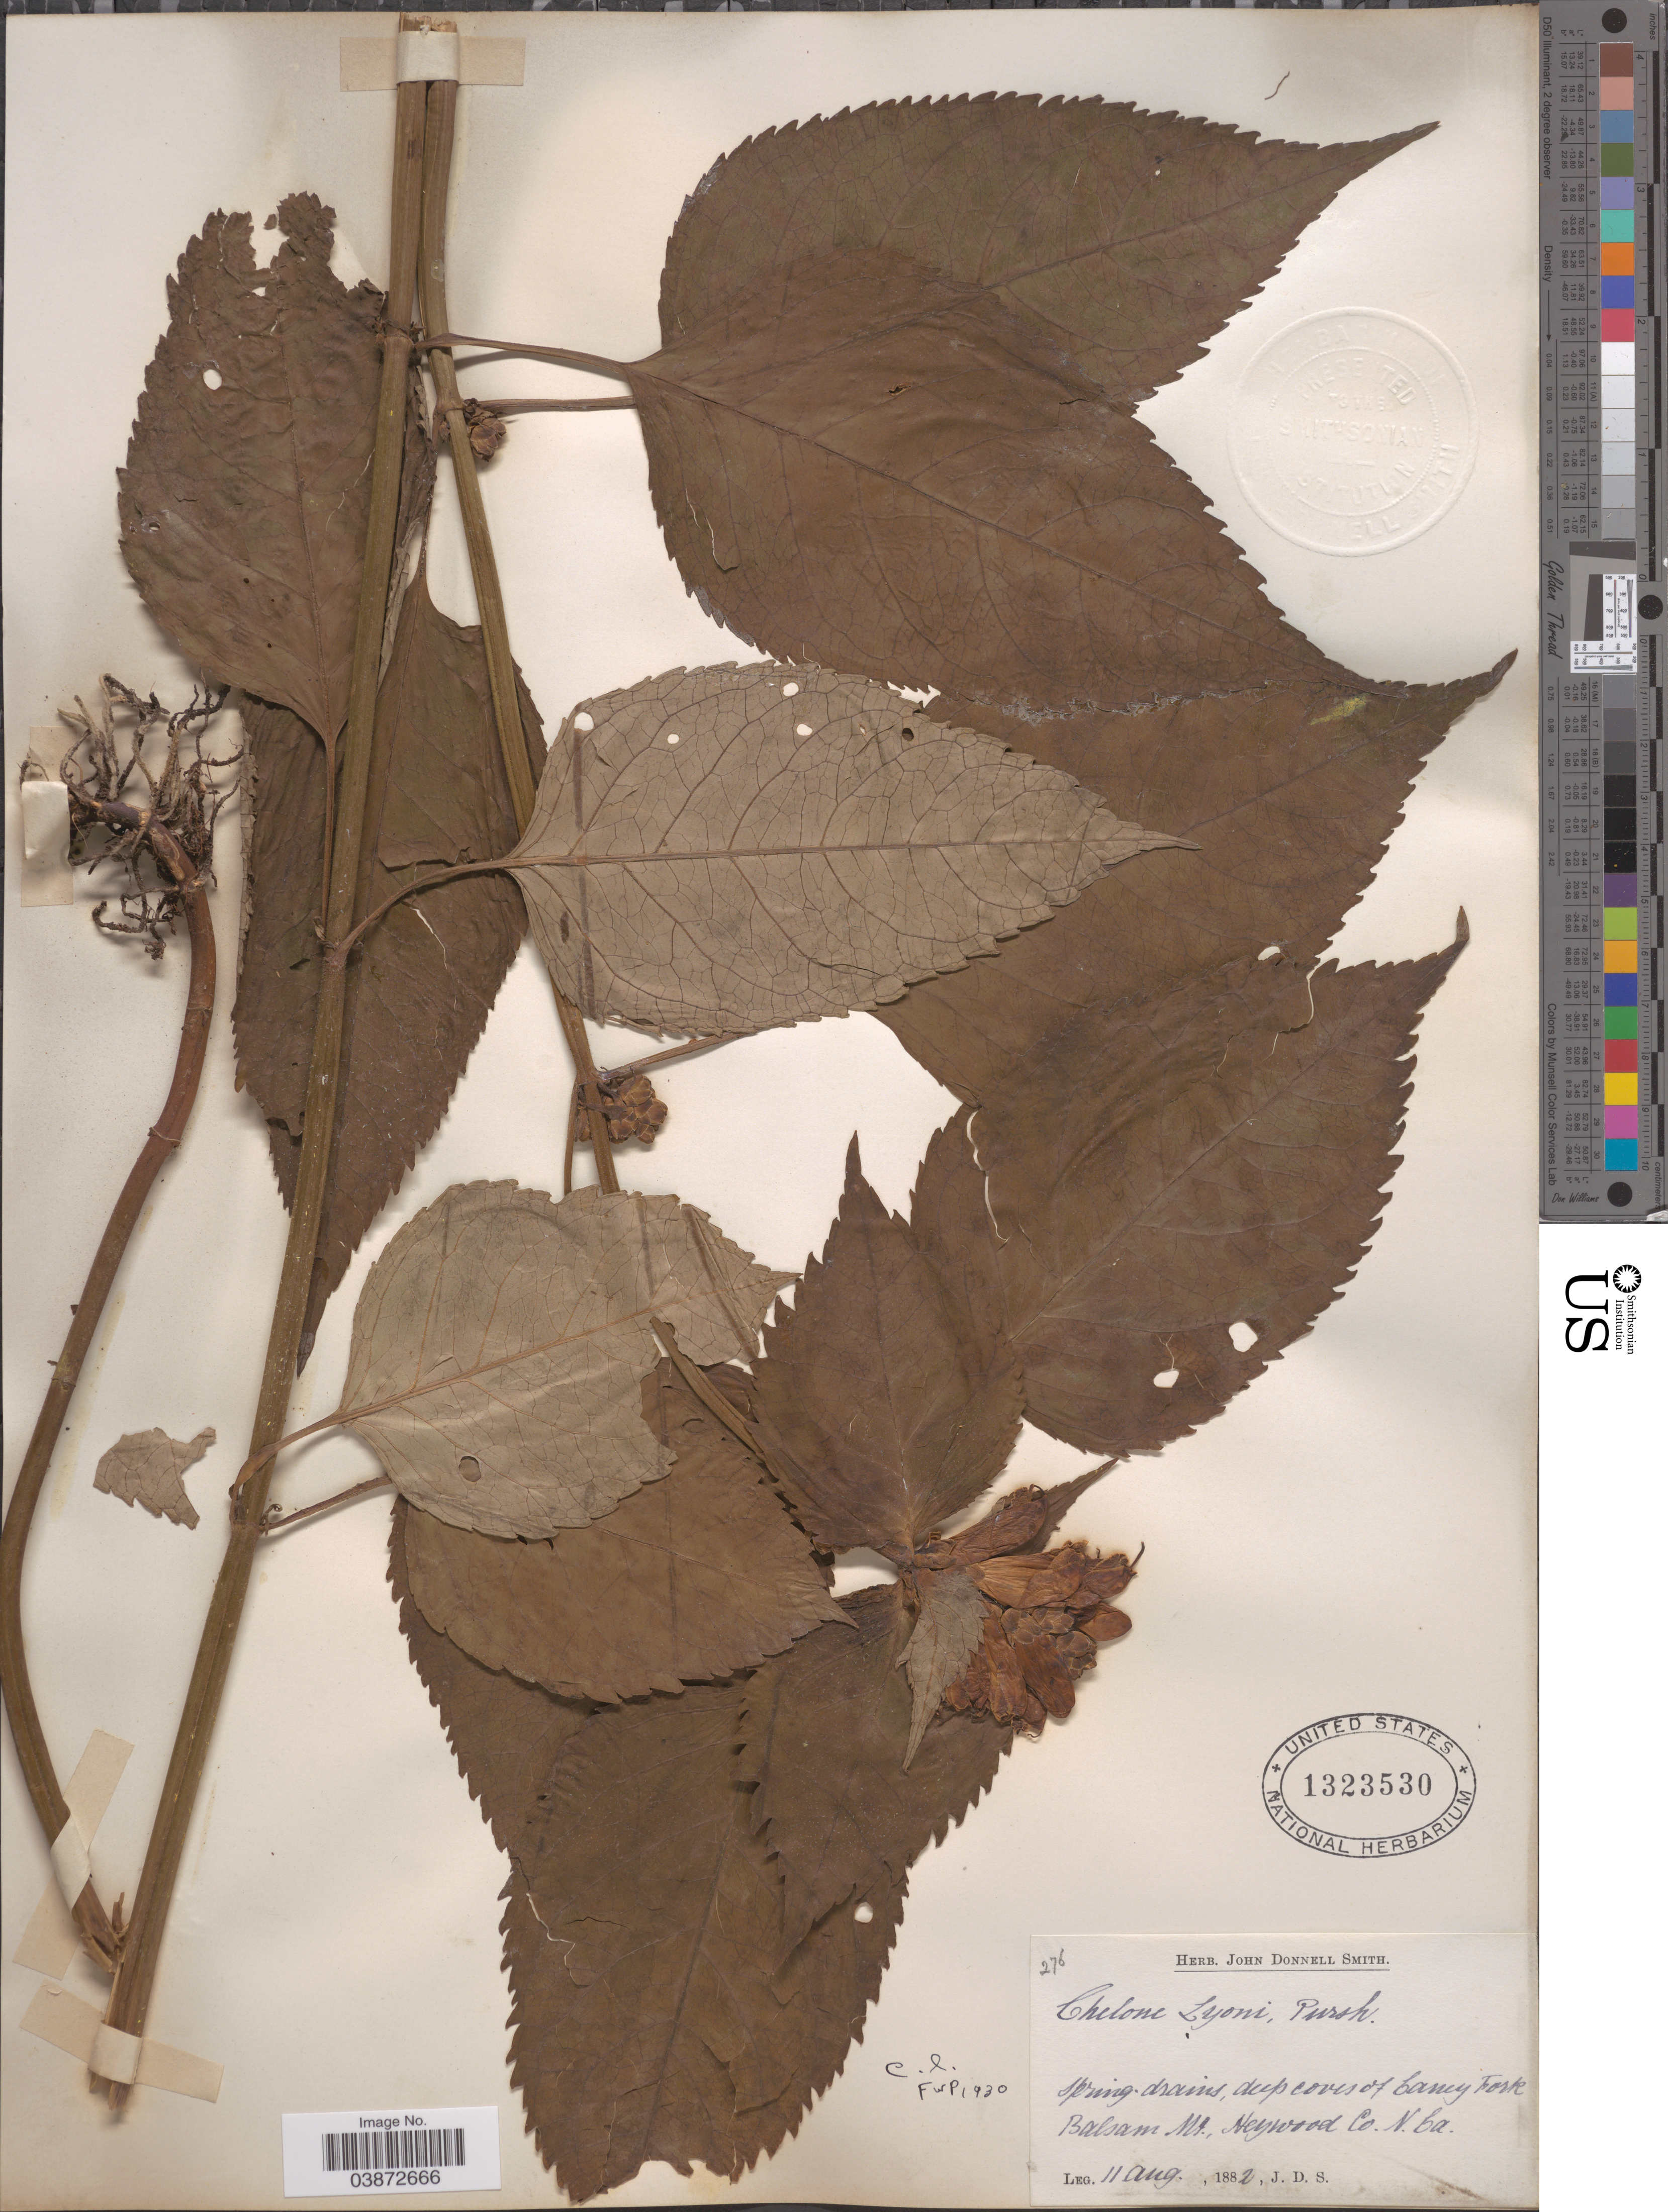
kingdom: Plantae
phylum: Tracheophyta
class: Magnoliopsida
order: Lamiales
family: Plantaginaceae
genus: Chelone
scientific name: Chelone lyonii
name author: Pursh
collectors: J. Donnell Smith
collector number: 276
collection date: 1882-08-11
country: United States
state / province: North Carolina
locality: Spring drains, deep coves of Caney Fork Balsam Mt., Heywood Co.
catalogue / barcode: US 1323530